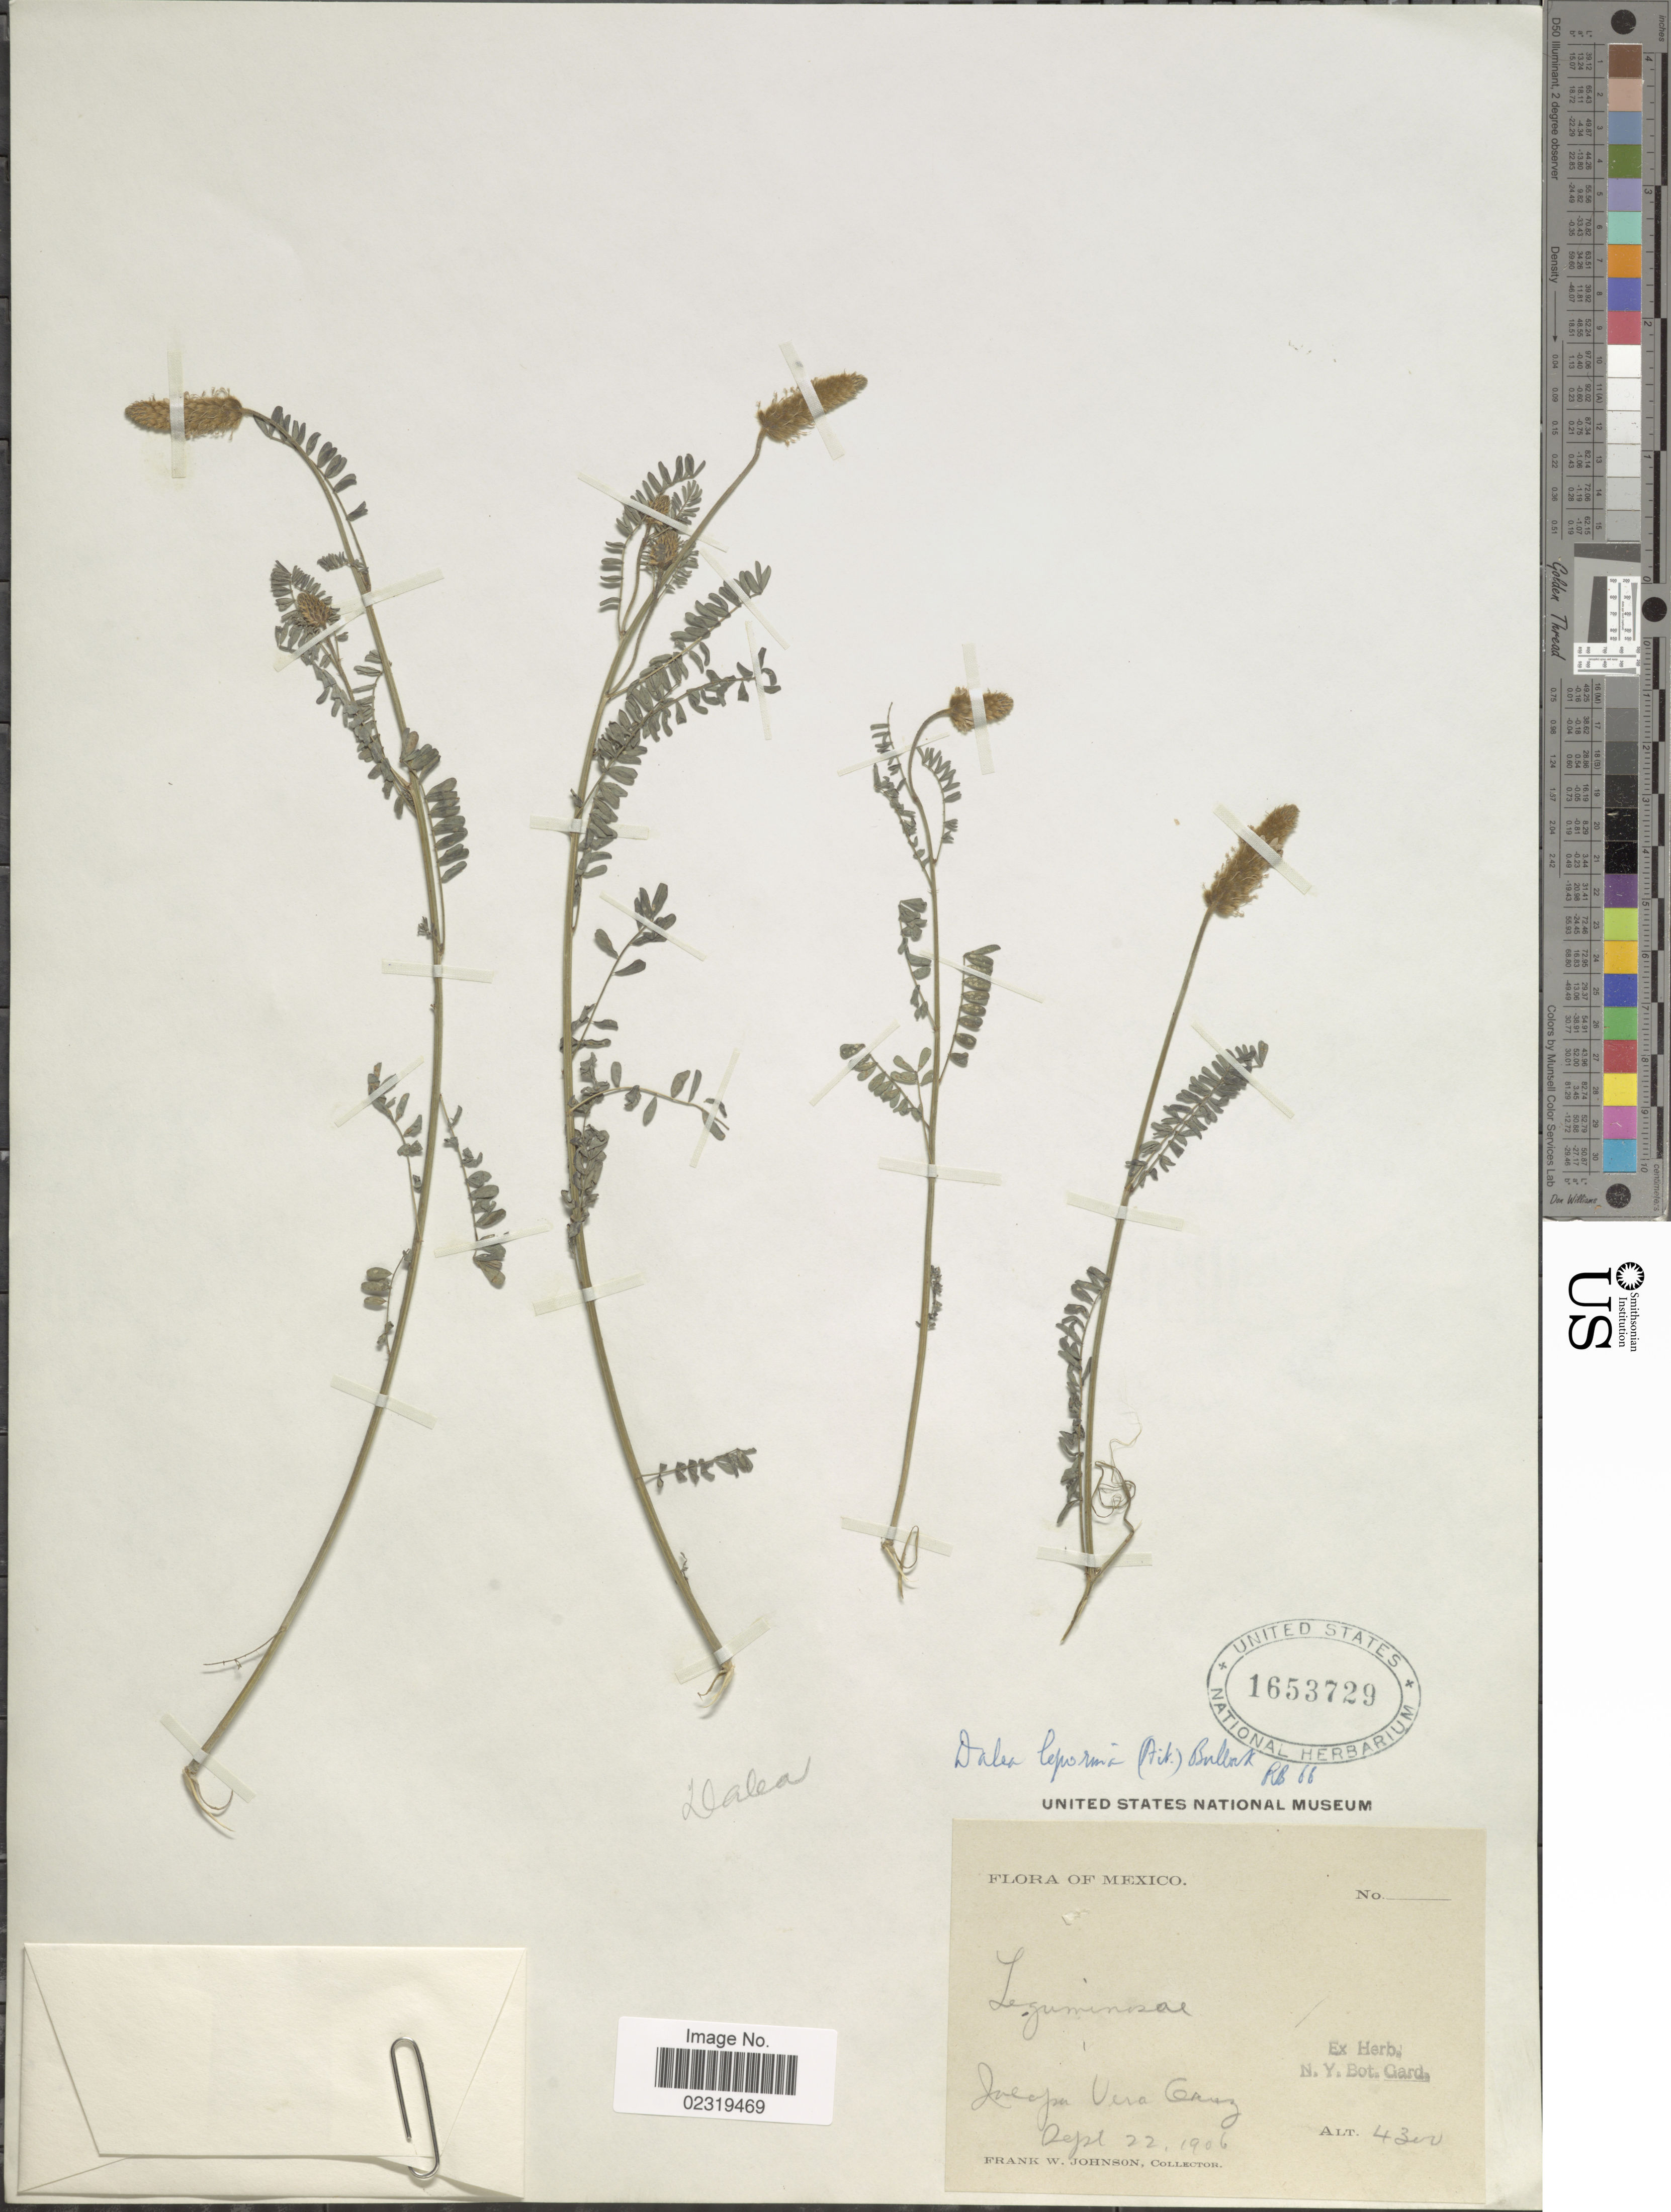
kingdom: Plantae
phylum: Tracheophyta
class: Magnoliopsida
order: Fabales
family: Fabaceae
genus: Dalea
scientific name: Dalea leporina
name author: (Aiton) Bullock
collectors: F. W. Johnson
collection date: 1906-09-22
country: Mexico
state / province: Veracruz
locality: Jalapa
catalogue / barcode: US 1653729